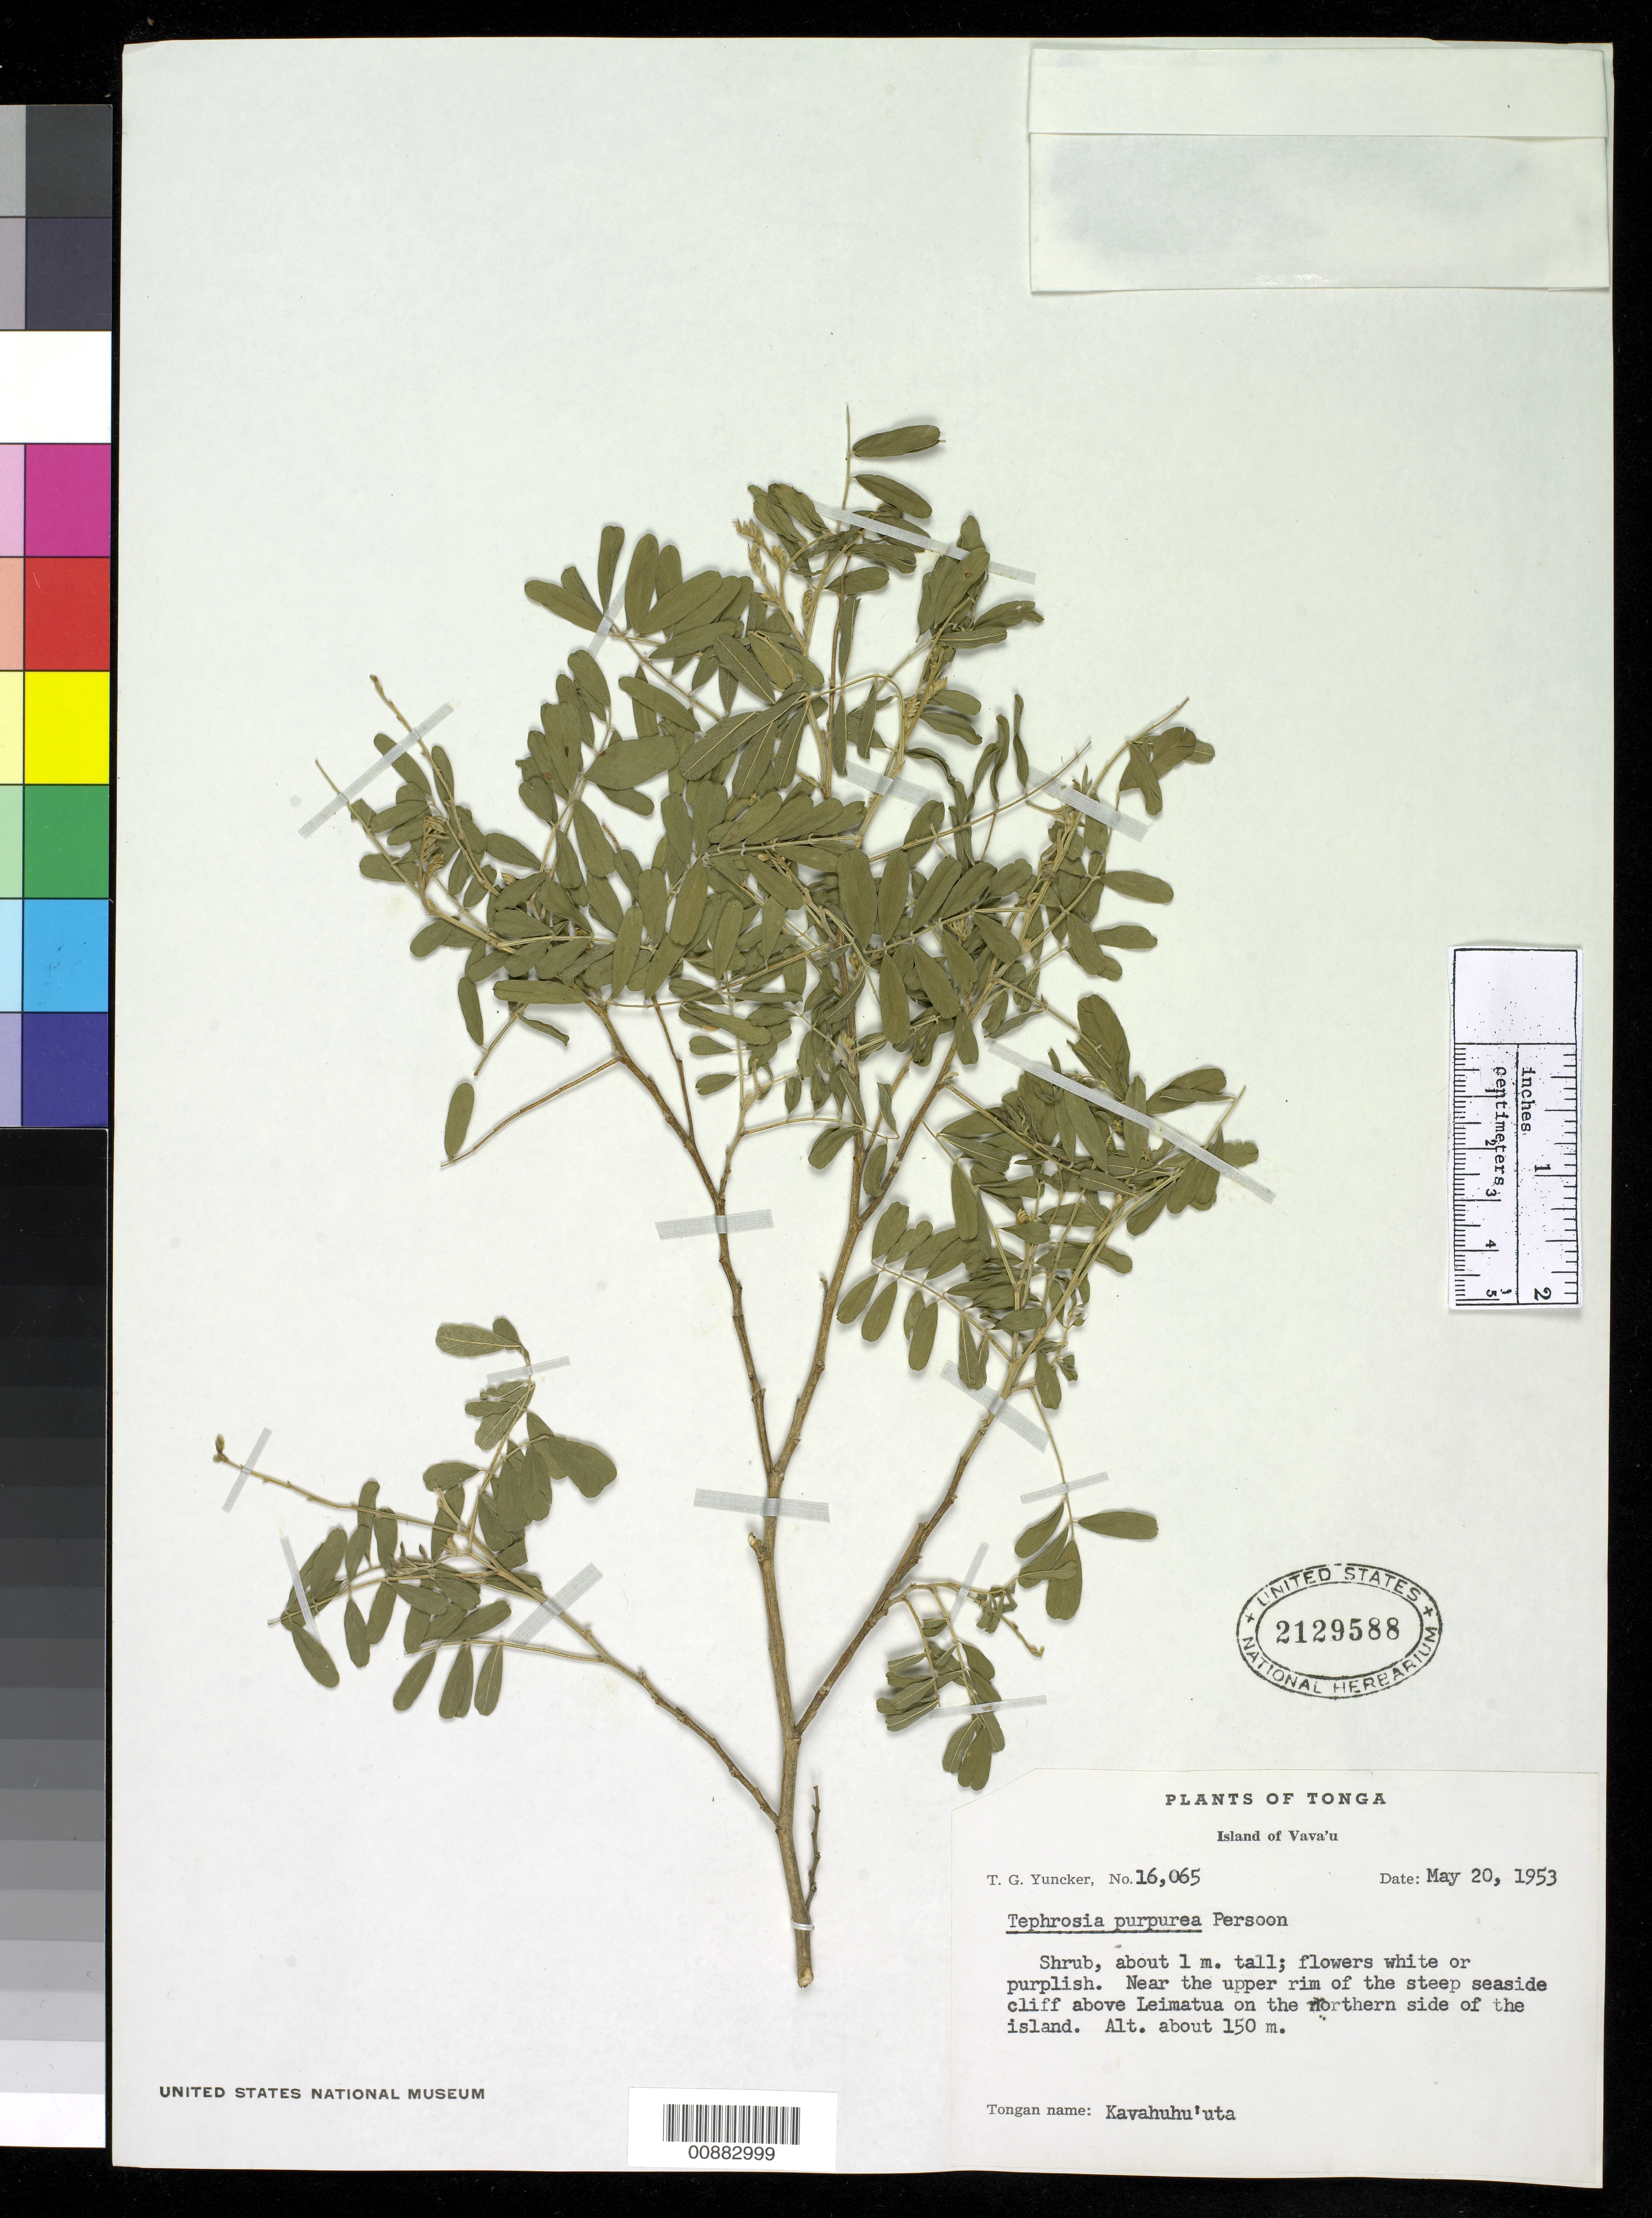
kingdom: Plantae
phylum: Tracheophyta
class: Magnoliopsida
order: Fabales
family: Fabaceae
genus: Tephrosia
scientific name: Tephrosia purpurea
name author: (L.) Pers.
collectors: T. G. Yuncker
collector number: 16065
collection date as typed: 20 May 1953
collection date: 1953-05-20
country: Tonga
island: Vava'u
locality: near steep seaside cliff above Leimatua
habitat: on the northern side of island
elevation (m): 150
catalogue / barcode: US 2129588